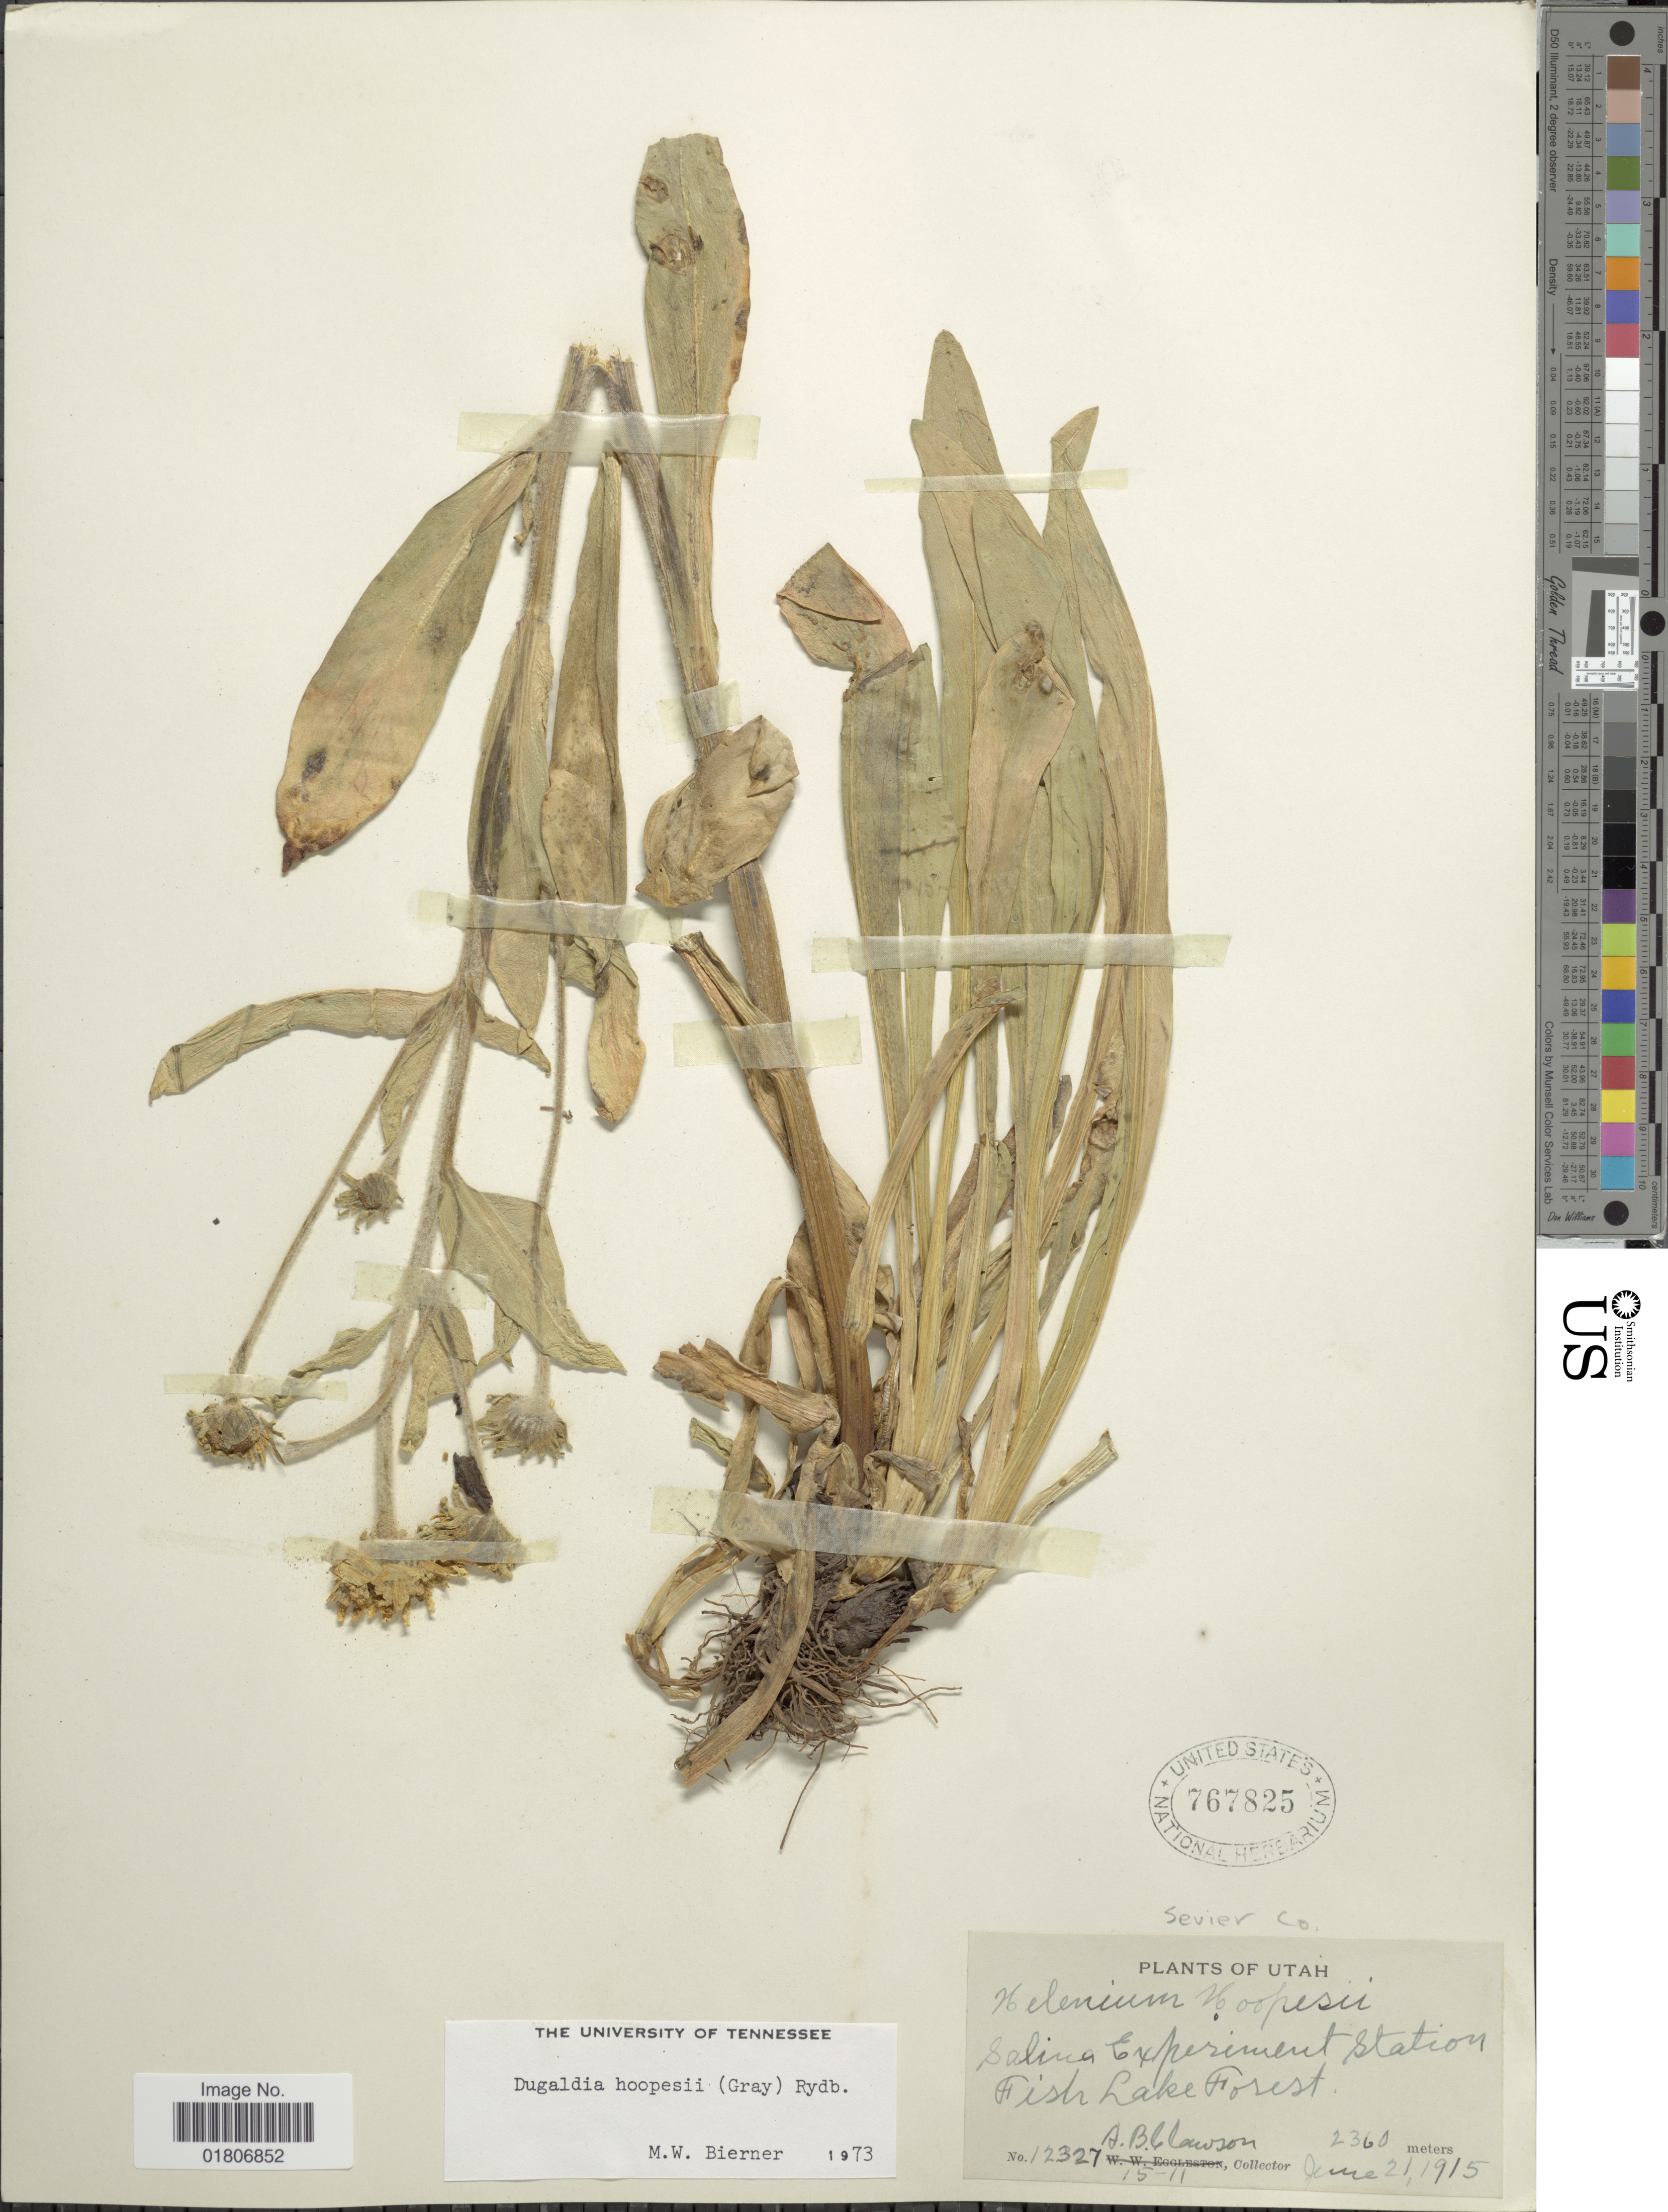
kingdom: Plantae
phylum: Tracheophyta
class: Magnoliopsida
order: Asterales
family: Asteraceae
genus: Dugaldia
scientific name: Dugaldia hoopesii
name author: (A. Gray) Rydb.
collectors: A. Clawson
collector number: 12327/15-11?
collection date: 1915-06-21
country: United States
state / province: Utah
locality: Sevier Co. Salina Experiment Station. Fish Lake Forest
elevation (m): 2360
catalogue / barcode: US 767825